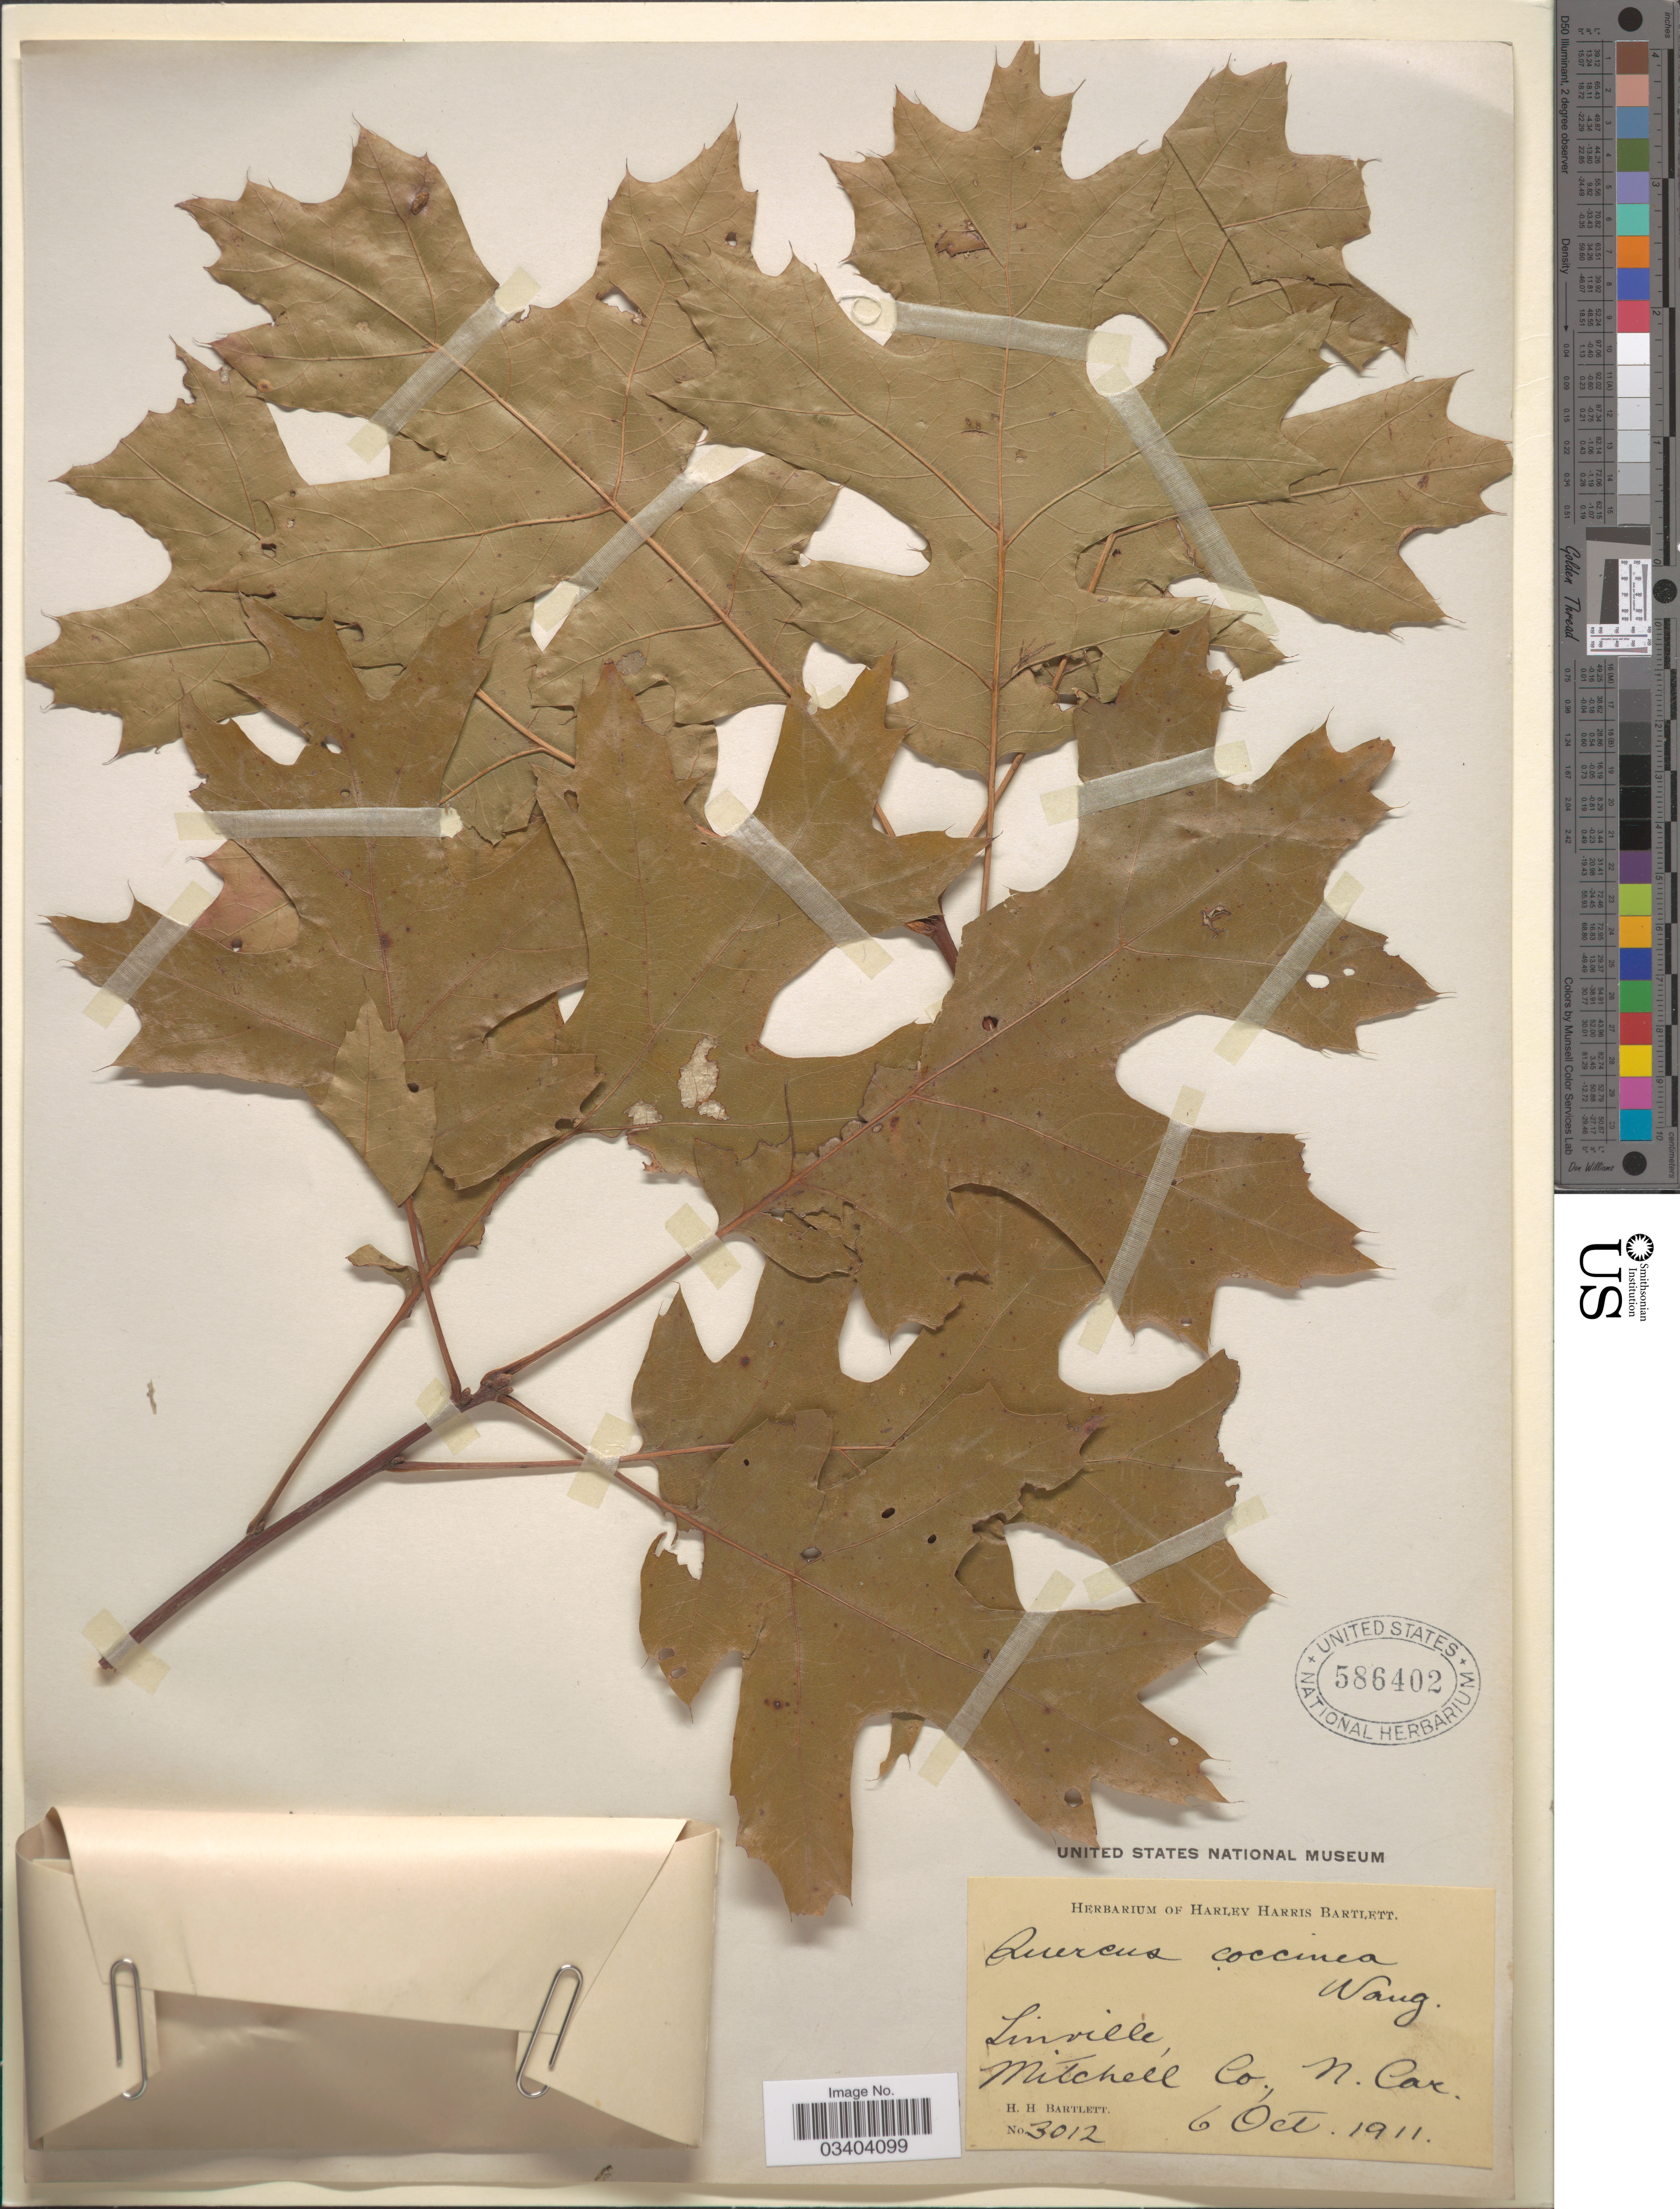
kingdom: Plantae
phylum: Tracheophyta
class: Magnoliopsida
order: Fagales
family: Fagaceae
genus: Quercus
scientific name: Quercus coccinea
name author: Münchh.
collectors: H. H. Bartlett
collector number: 3012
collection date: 1911-10-06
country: United States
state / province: North Carolina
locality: Linville, Mitchell Co.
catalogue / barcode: US 586402